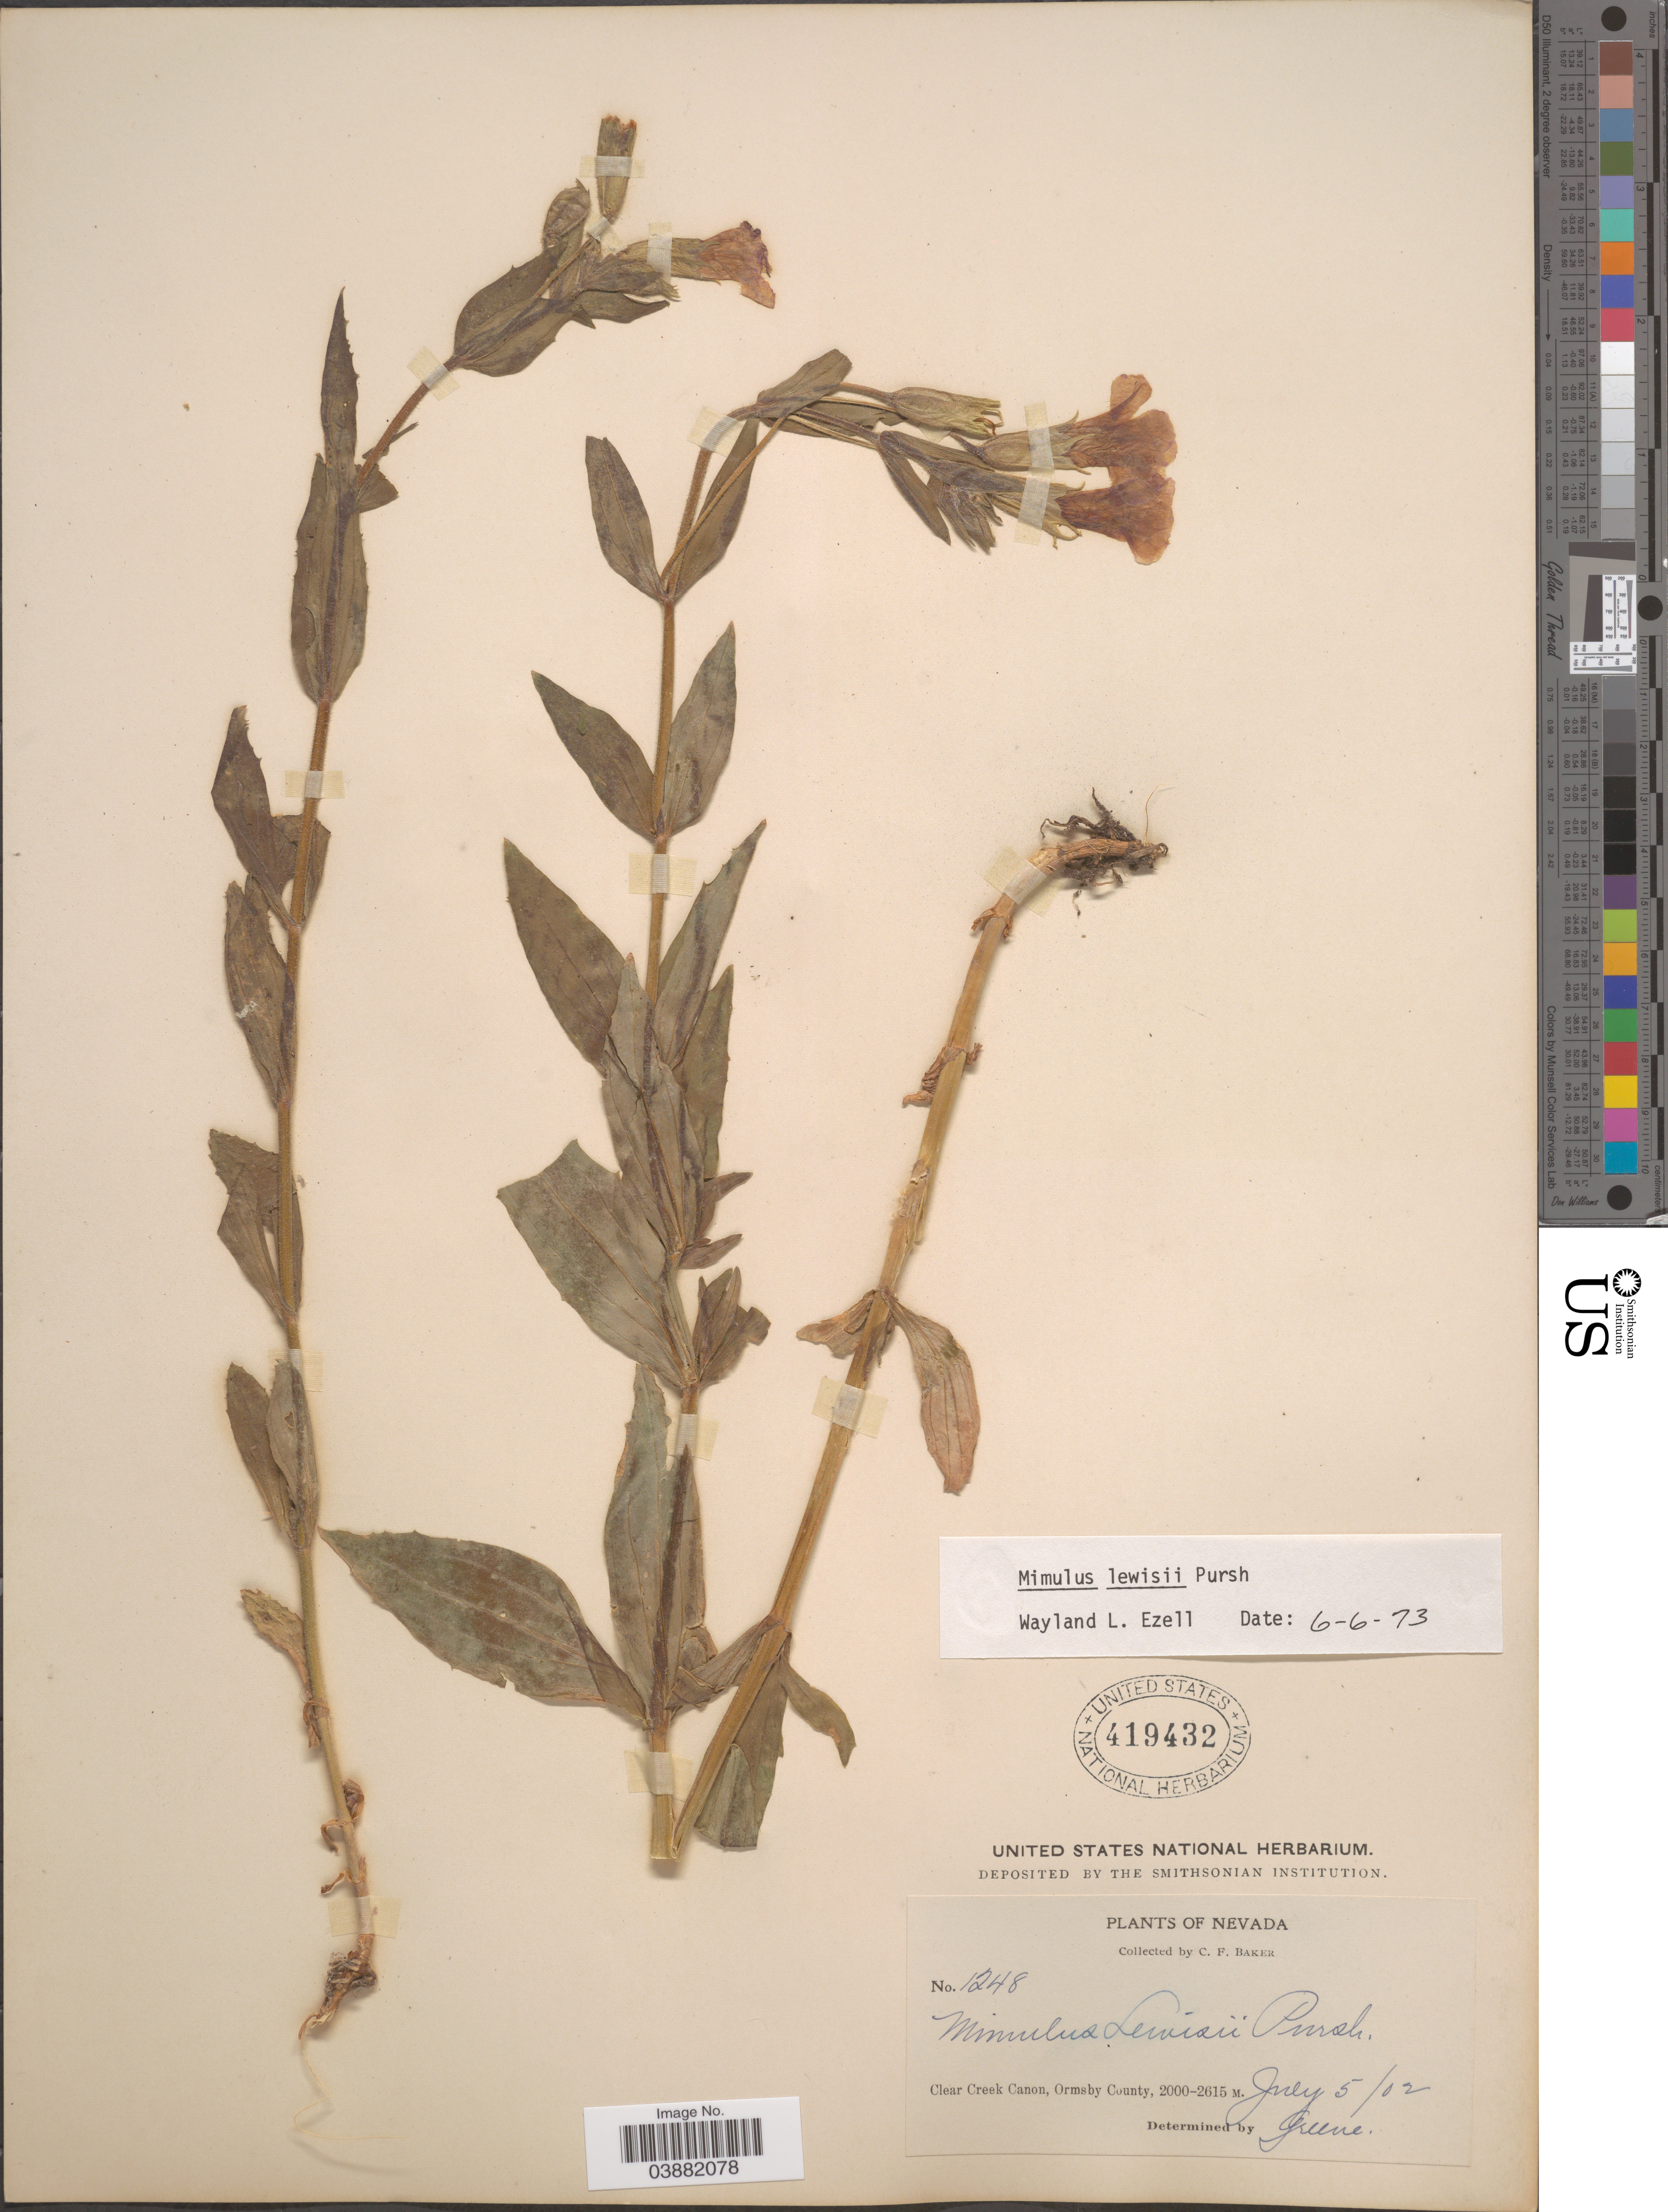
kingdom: Plantae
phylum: Tracheophyta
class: Magnoliopsida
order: Lamiales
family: Phrymaceae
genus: Mimulus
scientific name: Mimulus lewisii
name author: Pursh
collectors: C. F. Baker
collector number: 1248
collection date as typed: Transcribed d/m/y: 5/7/2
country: United States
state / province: Nevada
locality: Clear Creek Canon, Ormsby County.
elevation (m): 2000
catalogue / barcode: US 419432